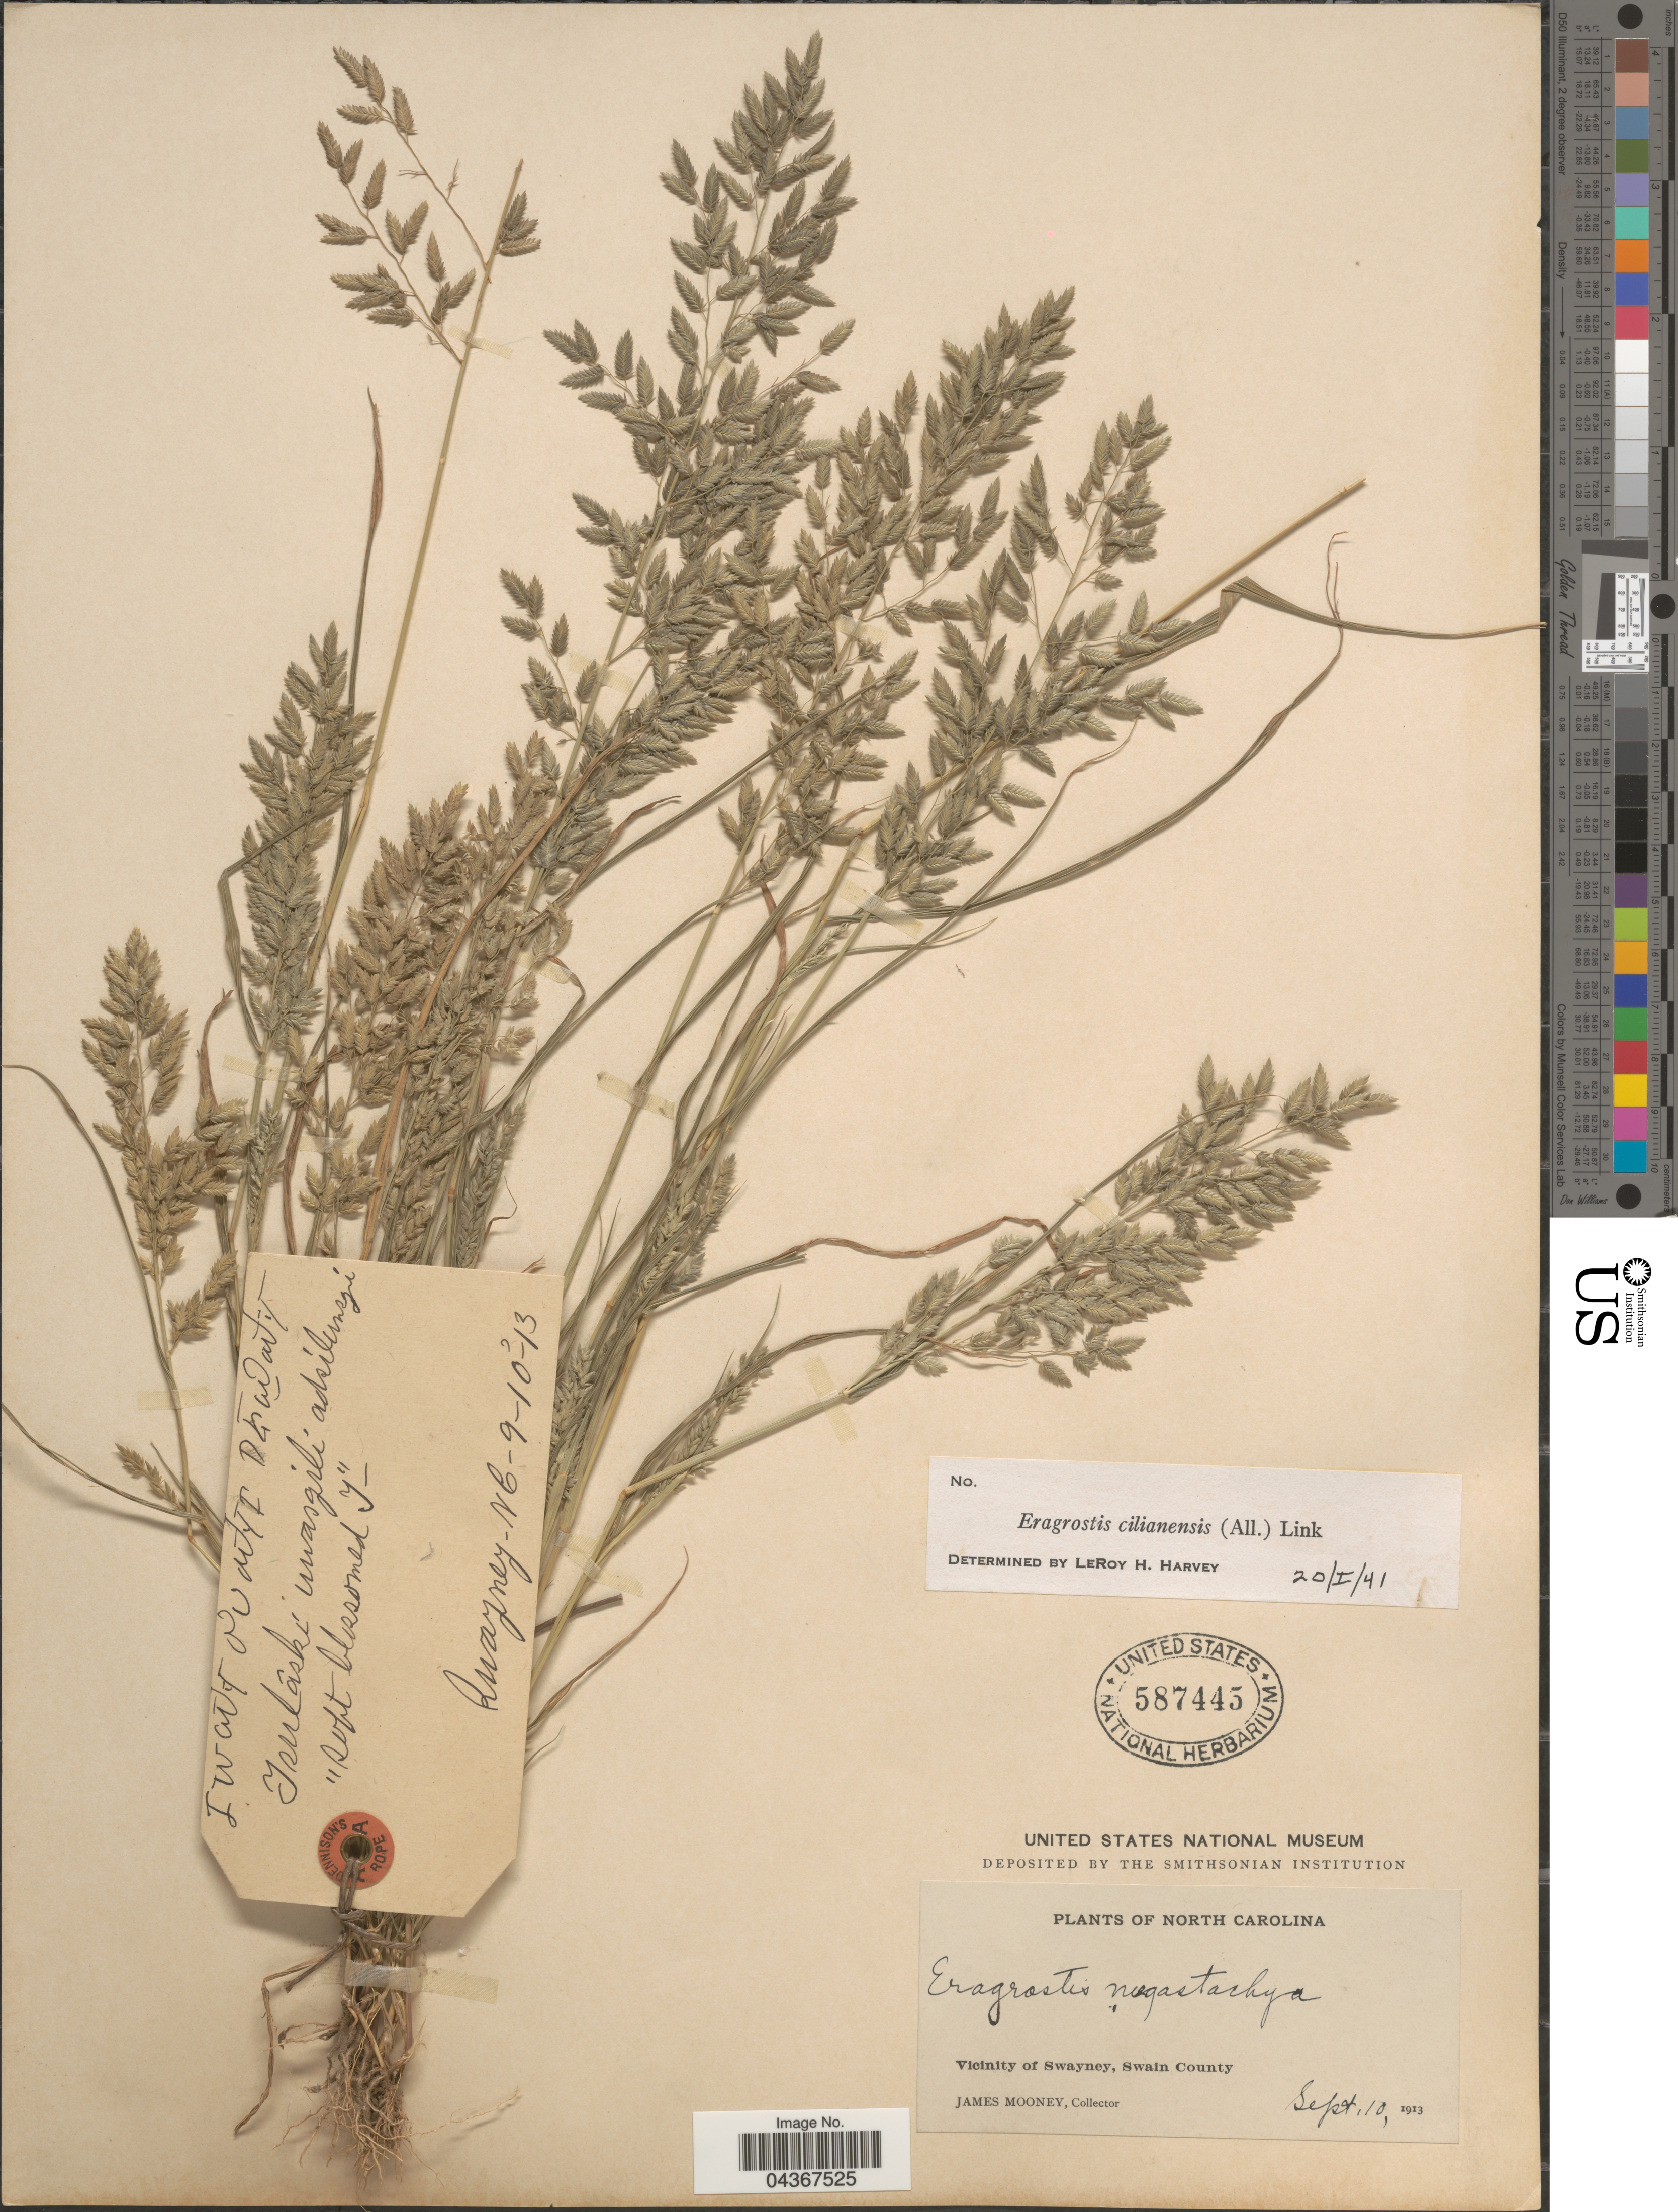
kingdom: Plantae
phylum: Tracheophyta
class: Liliopsida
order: Poales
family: Poaceae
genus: Eragrostis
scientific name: Eragrostis cilianensis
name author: (Bellardi) Vignolo ex Janch.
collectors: J. Mooney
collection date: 1913-09-10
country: United States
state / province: North Carolina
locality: Vicinity of Swayney, Swain County.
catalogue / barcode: US 587445